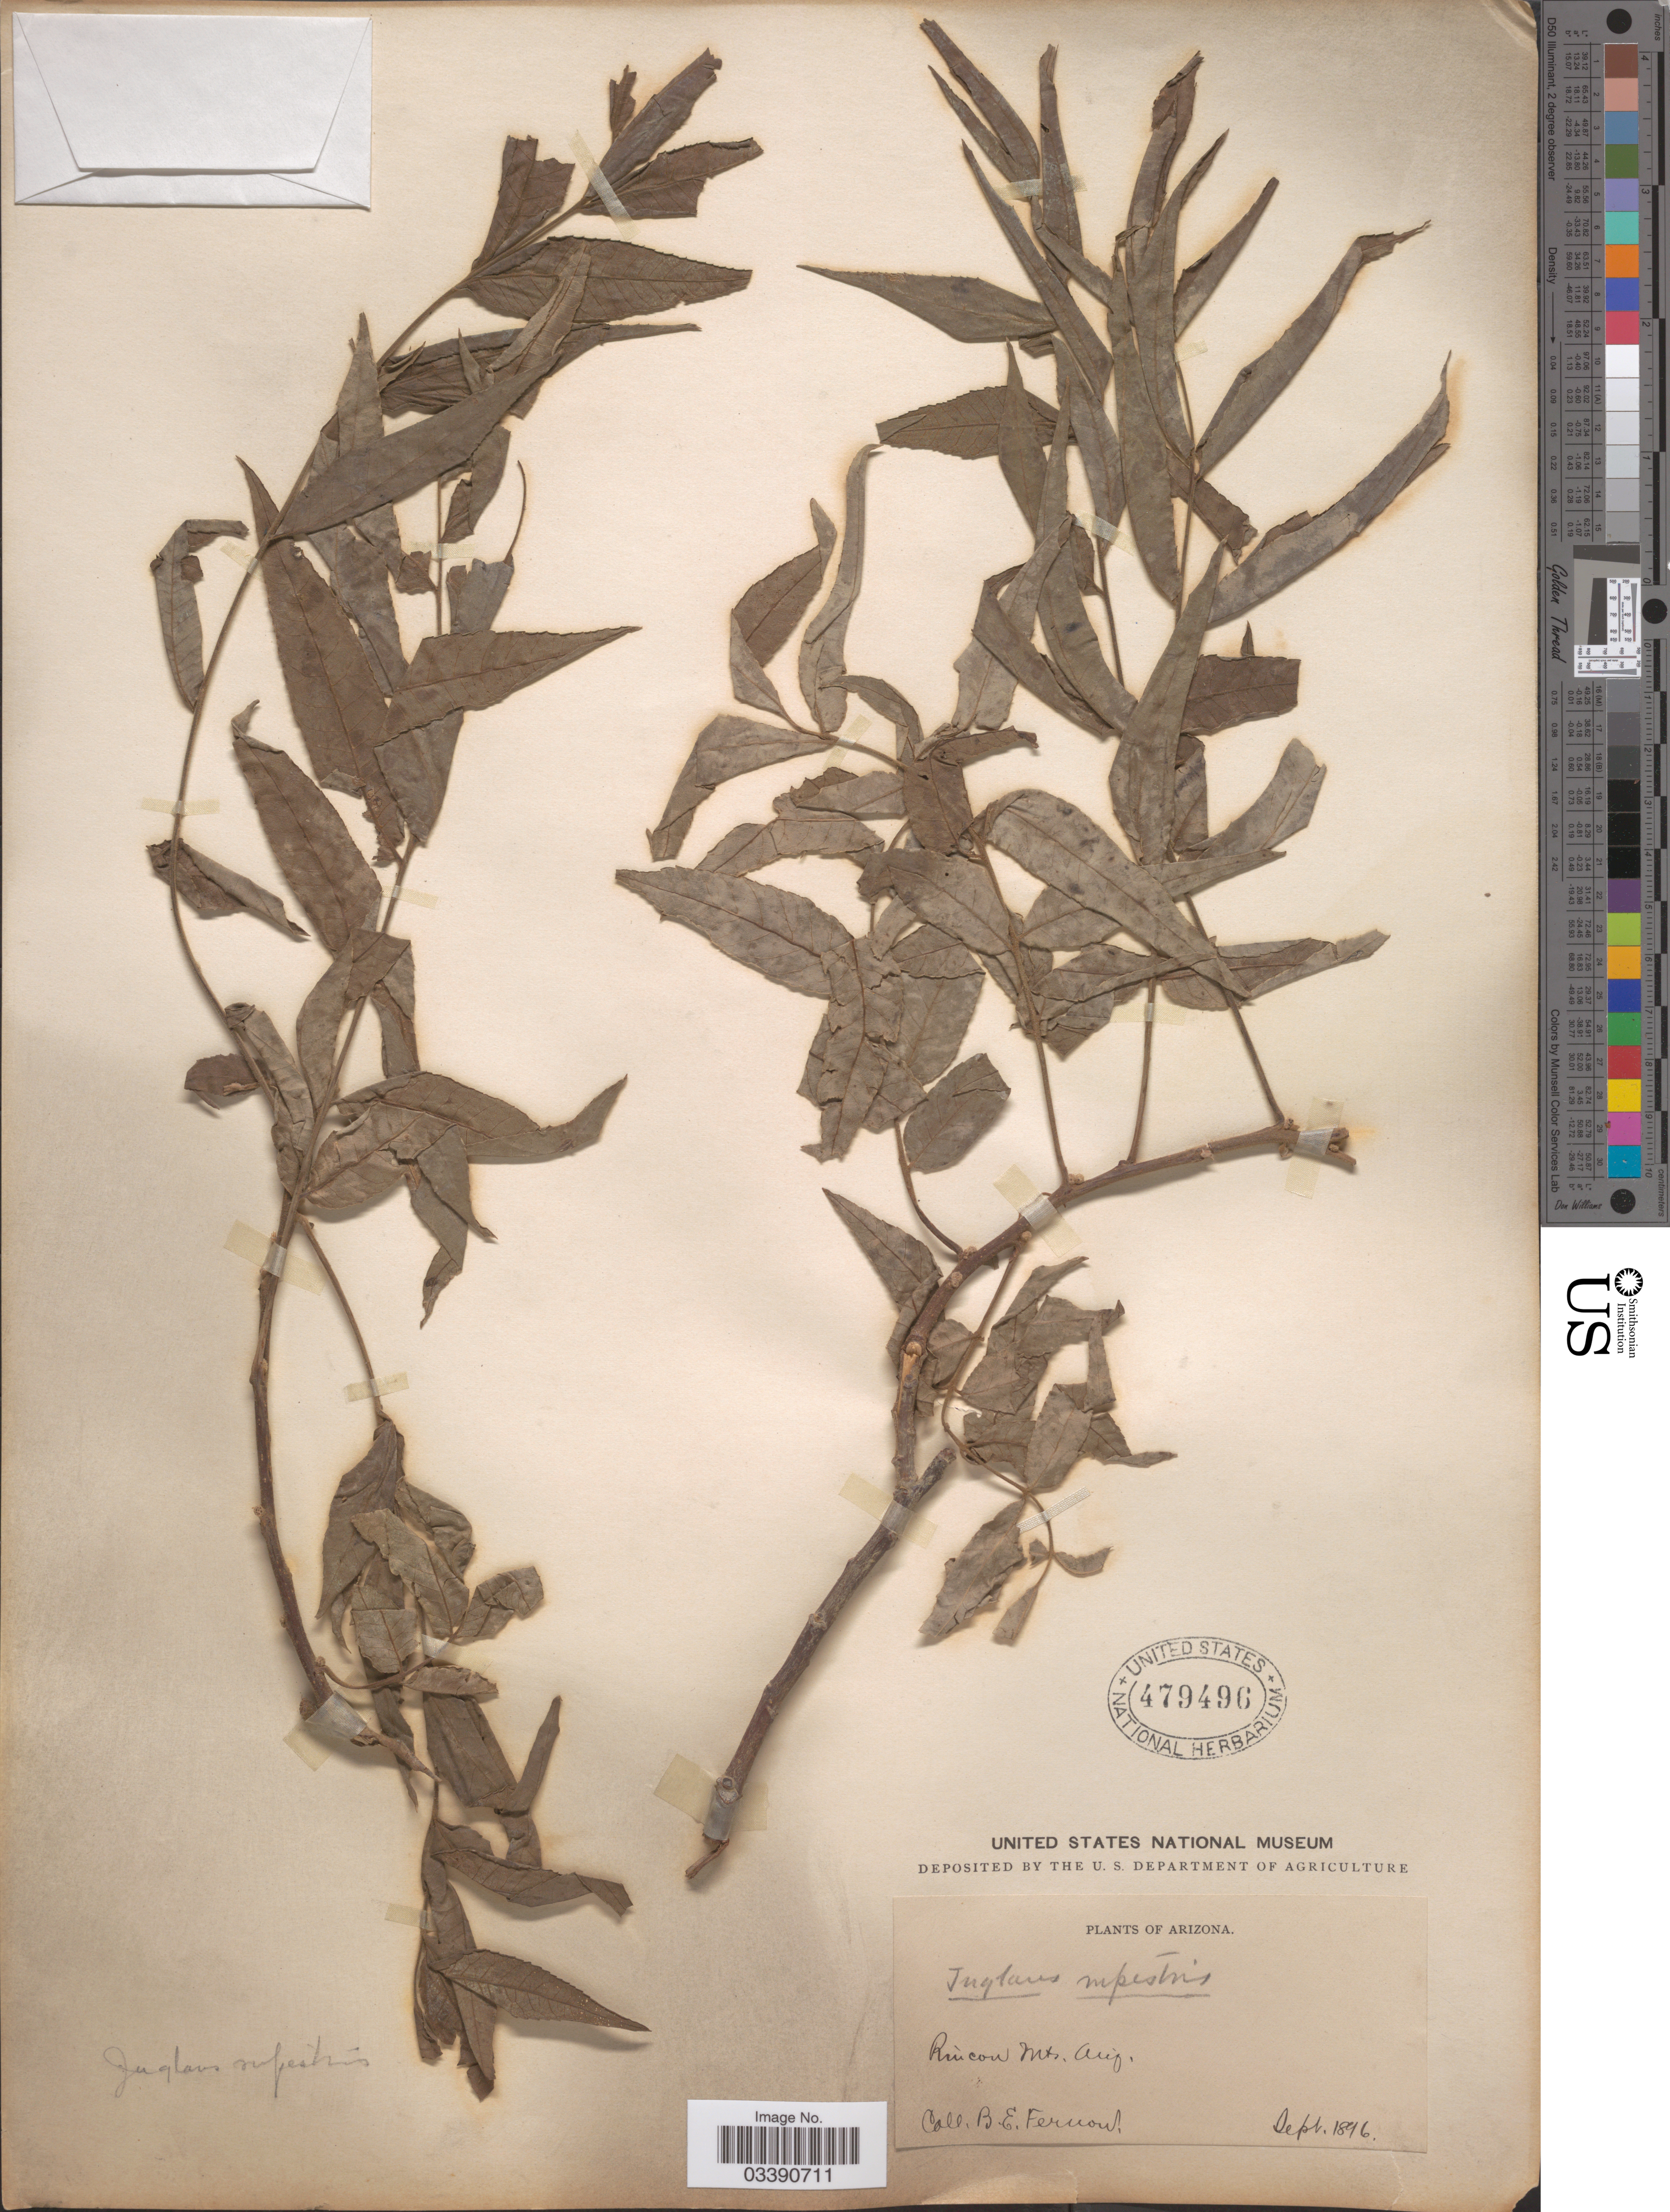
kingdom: Plantae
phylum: Tracheophyta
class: Magnoliopsida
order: Fagales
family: Juglandaceae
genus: Juglans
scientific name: Juglans microcarpa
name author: Berland. in Berland. & Chovell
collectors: B. Fernow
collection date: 1896-09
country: United States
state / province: Arizona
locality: Rincon Mts.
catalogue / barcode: US 479496